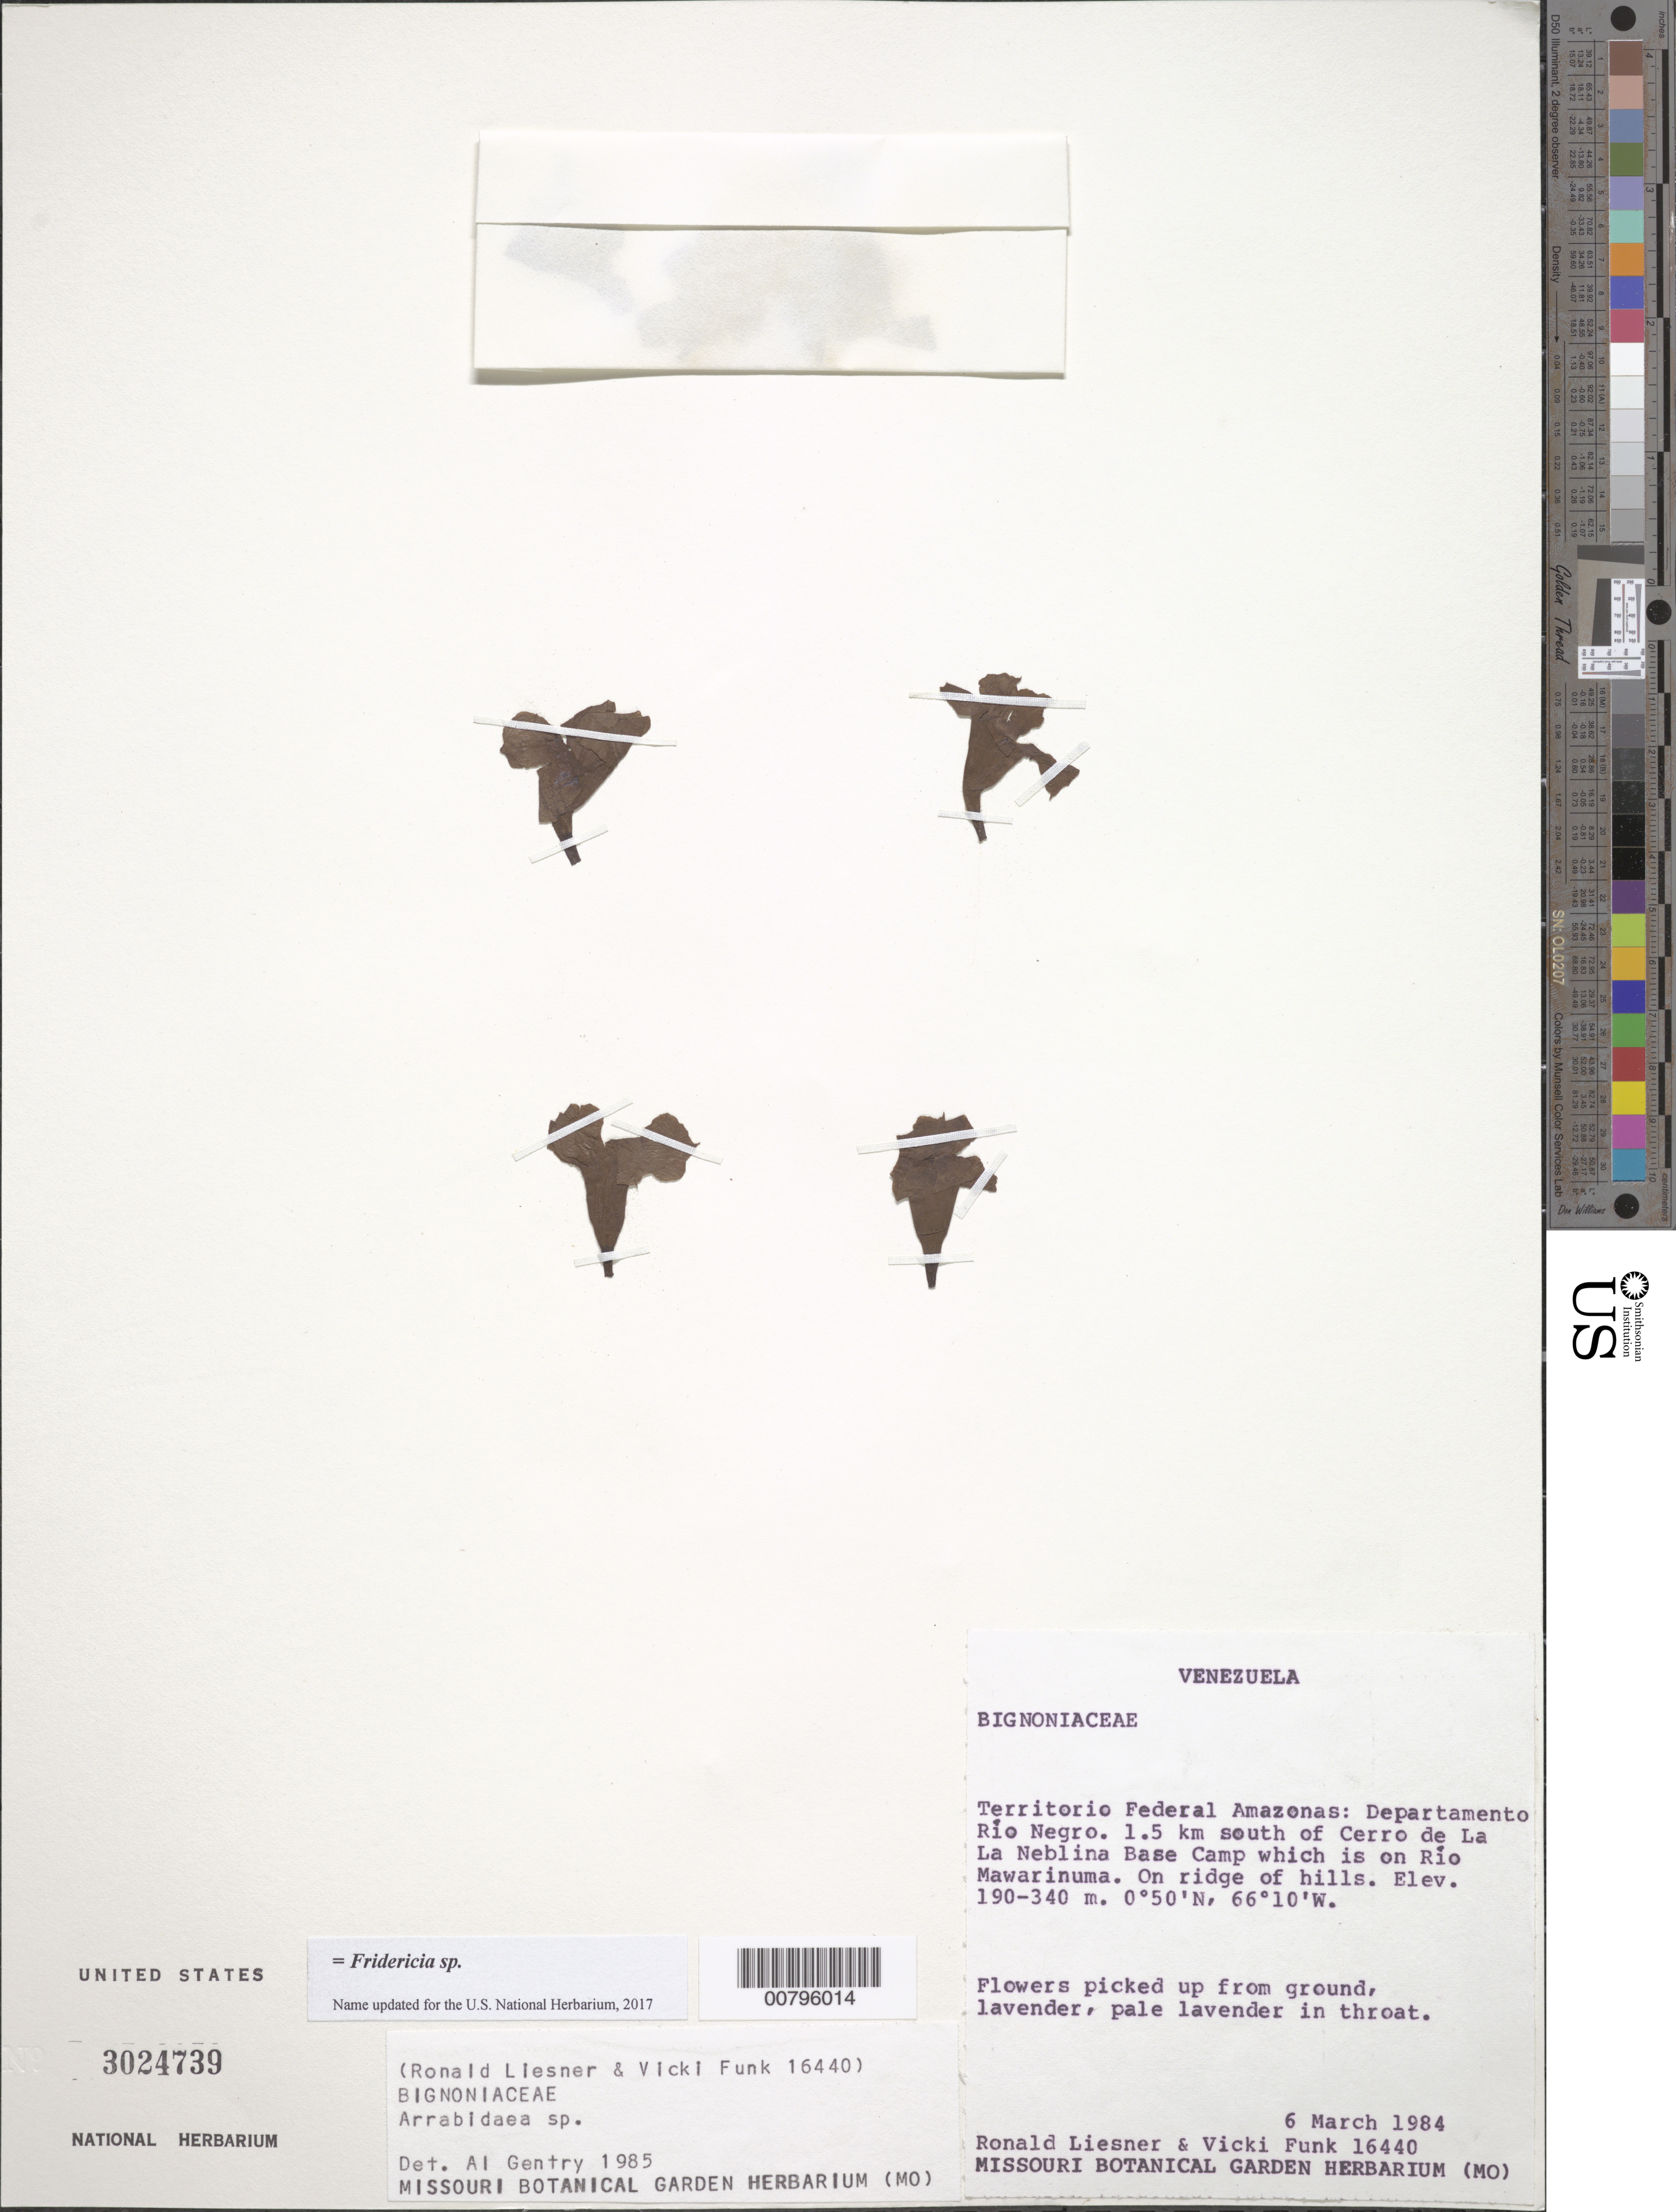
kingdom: Plantae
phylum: Tracheophyta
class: Magnoliopsida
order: Lamiales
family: Bignoniaceae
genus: Fridericia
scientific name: Fridericia sp.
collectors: R. L. Liesner & V. Funk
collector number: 16440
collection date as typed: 6-Mar-84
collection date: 1984-03-06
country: Venezuela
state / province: Amazonas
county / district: Río Negro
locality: Río Mawarinuma, 1.5 km S of Cerro de La Neblina Base Camp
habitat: Ridge of hills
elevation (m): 190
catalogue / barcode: US 3024739